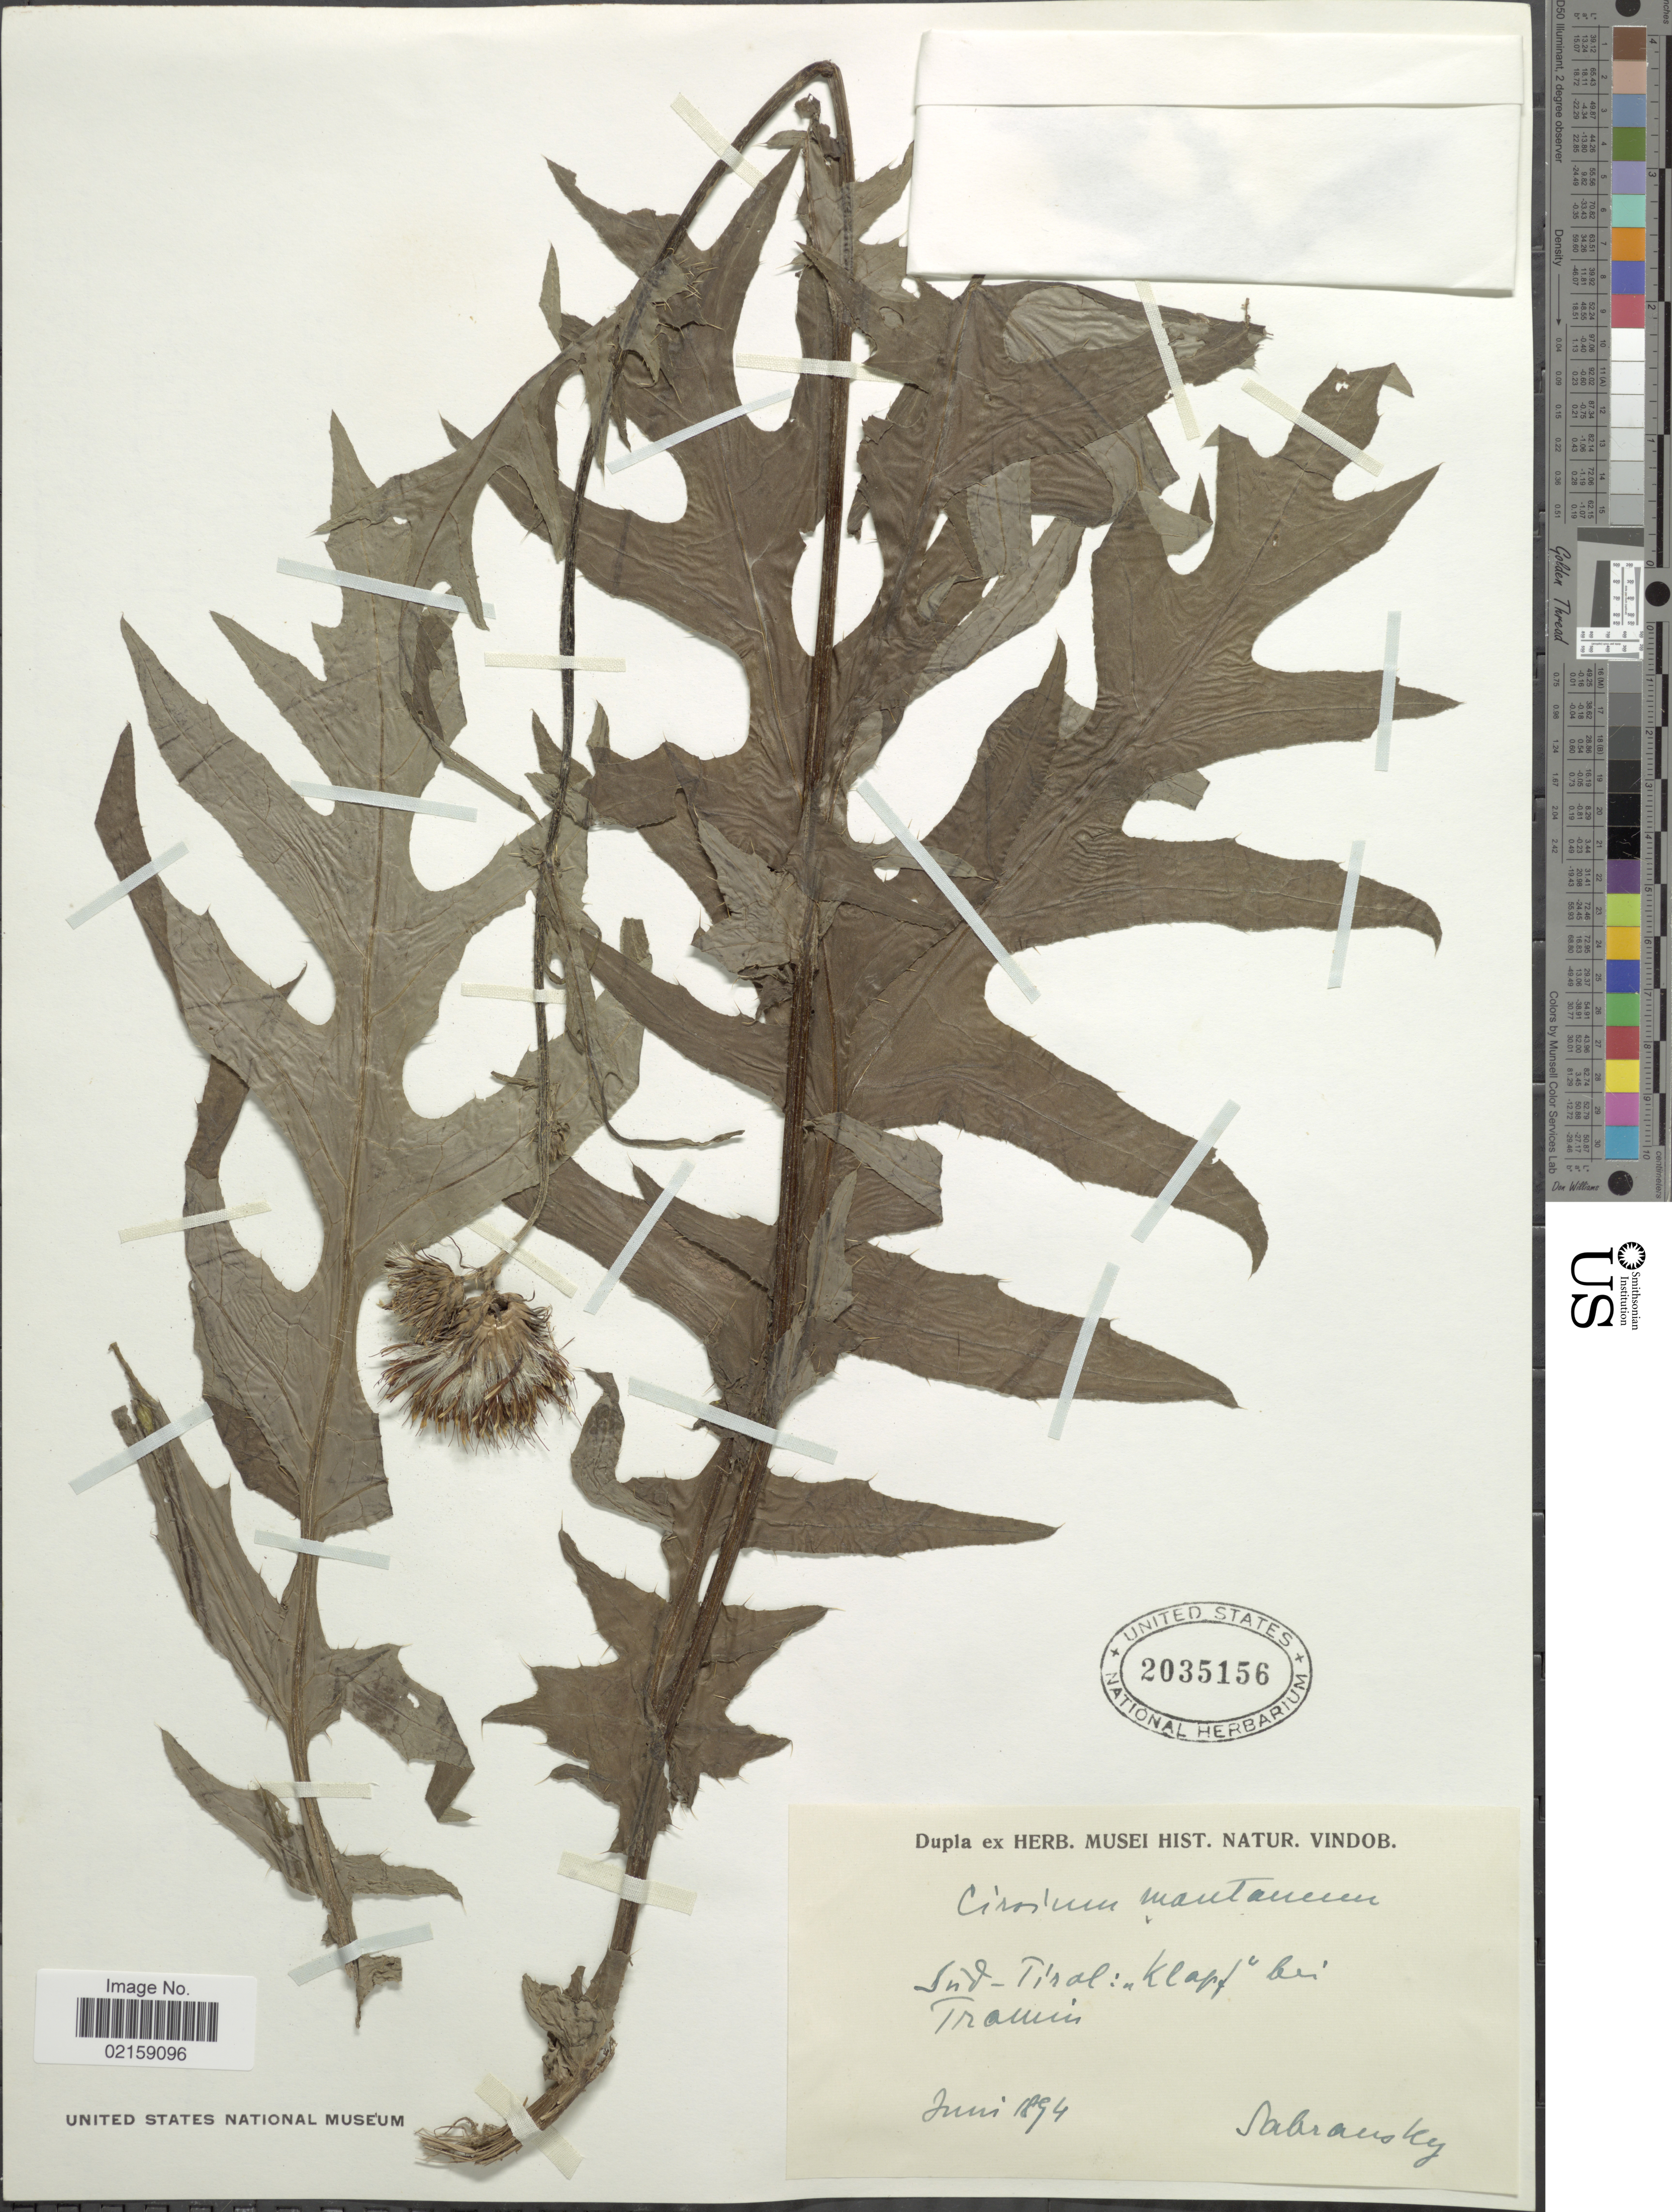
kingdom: Plantae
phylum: Tracheophyta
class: Magnoliopsida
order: Asterales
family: Asteraceae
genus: Cirsium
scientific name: Cirsium montanum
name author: (Waldst. & Kit.) Spreng.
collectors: Sabransky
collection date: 1894-06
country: Italy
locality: Süd-Tirol: "klapf" bei Tramin.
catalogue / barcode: US 2035156